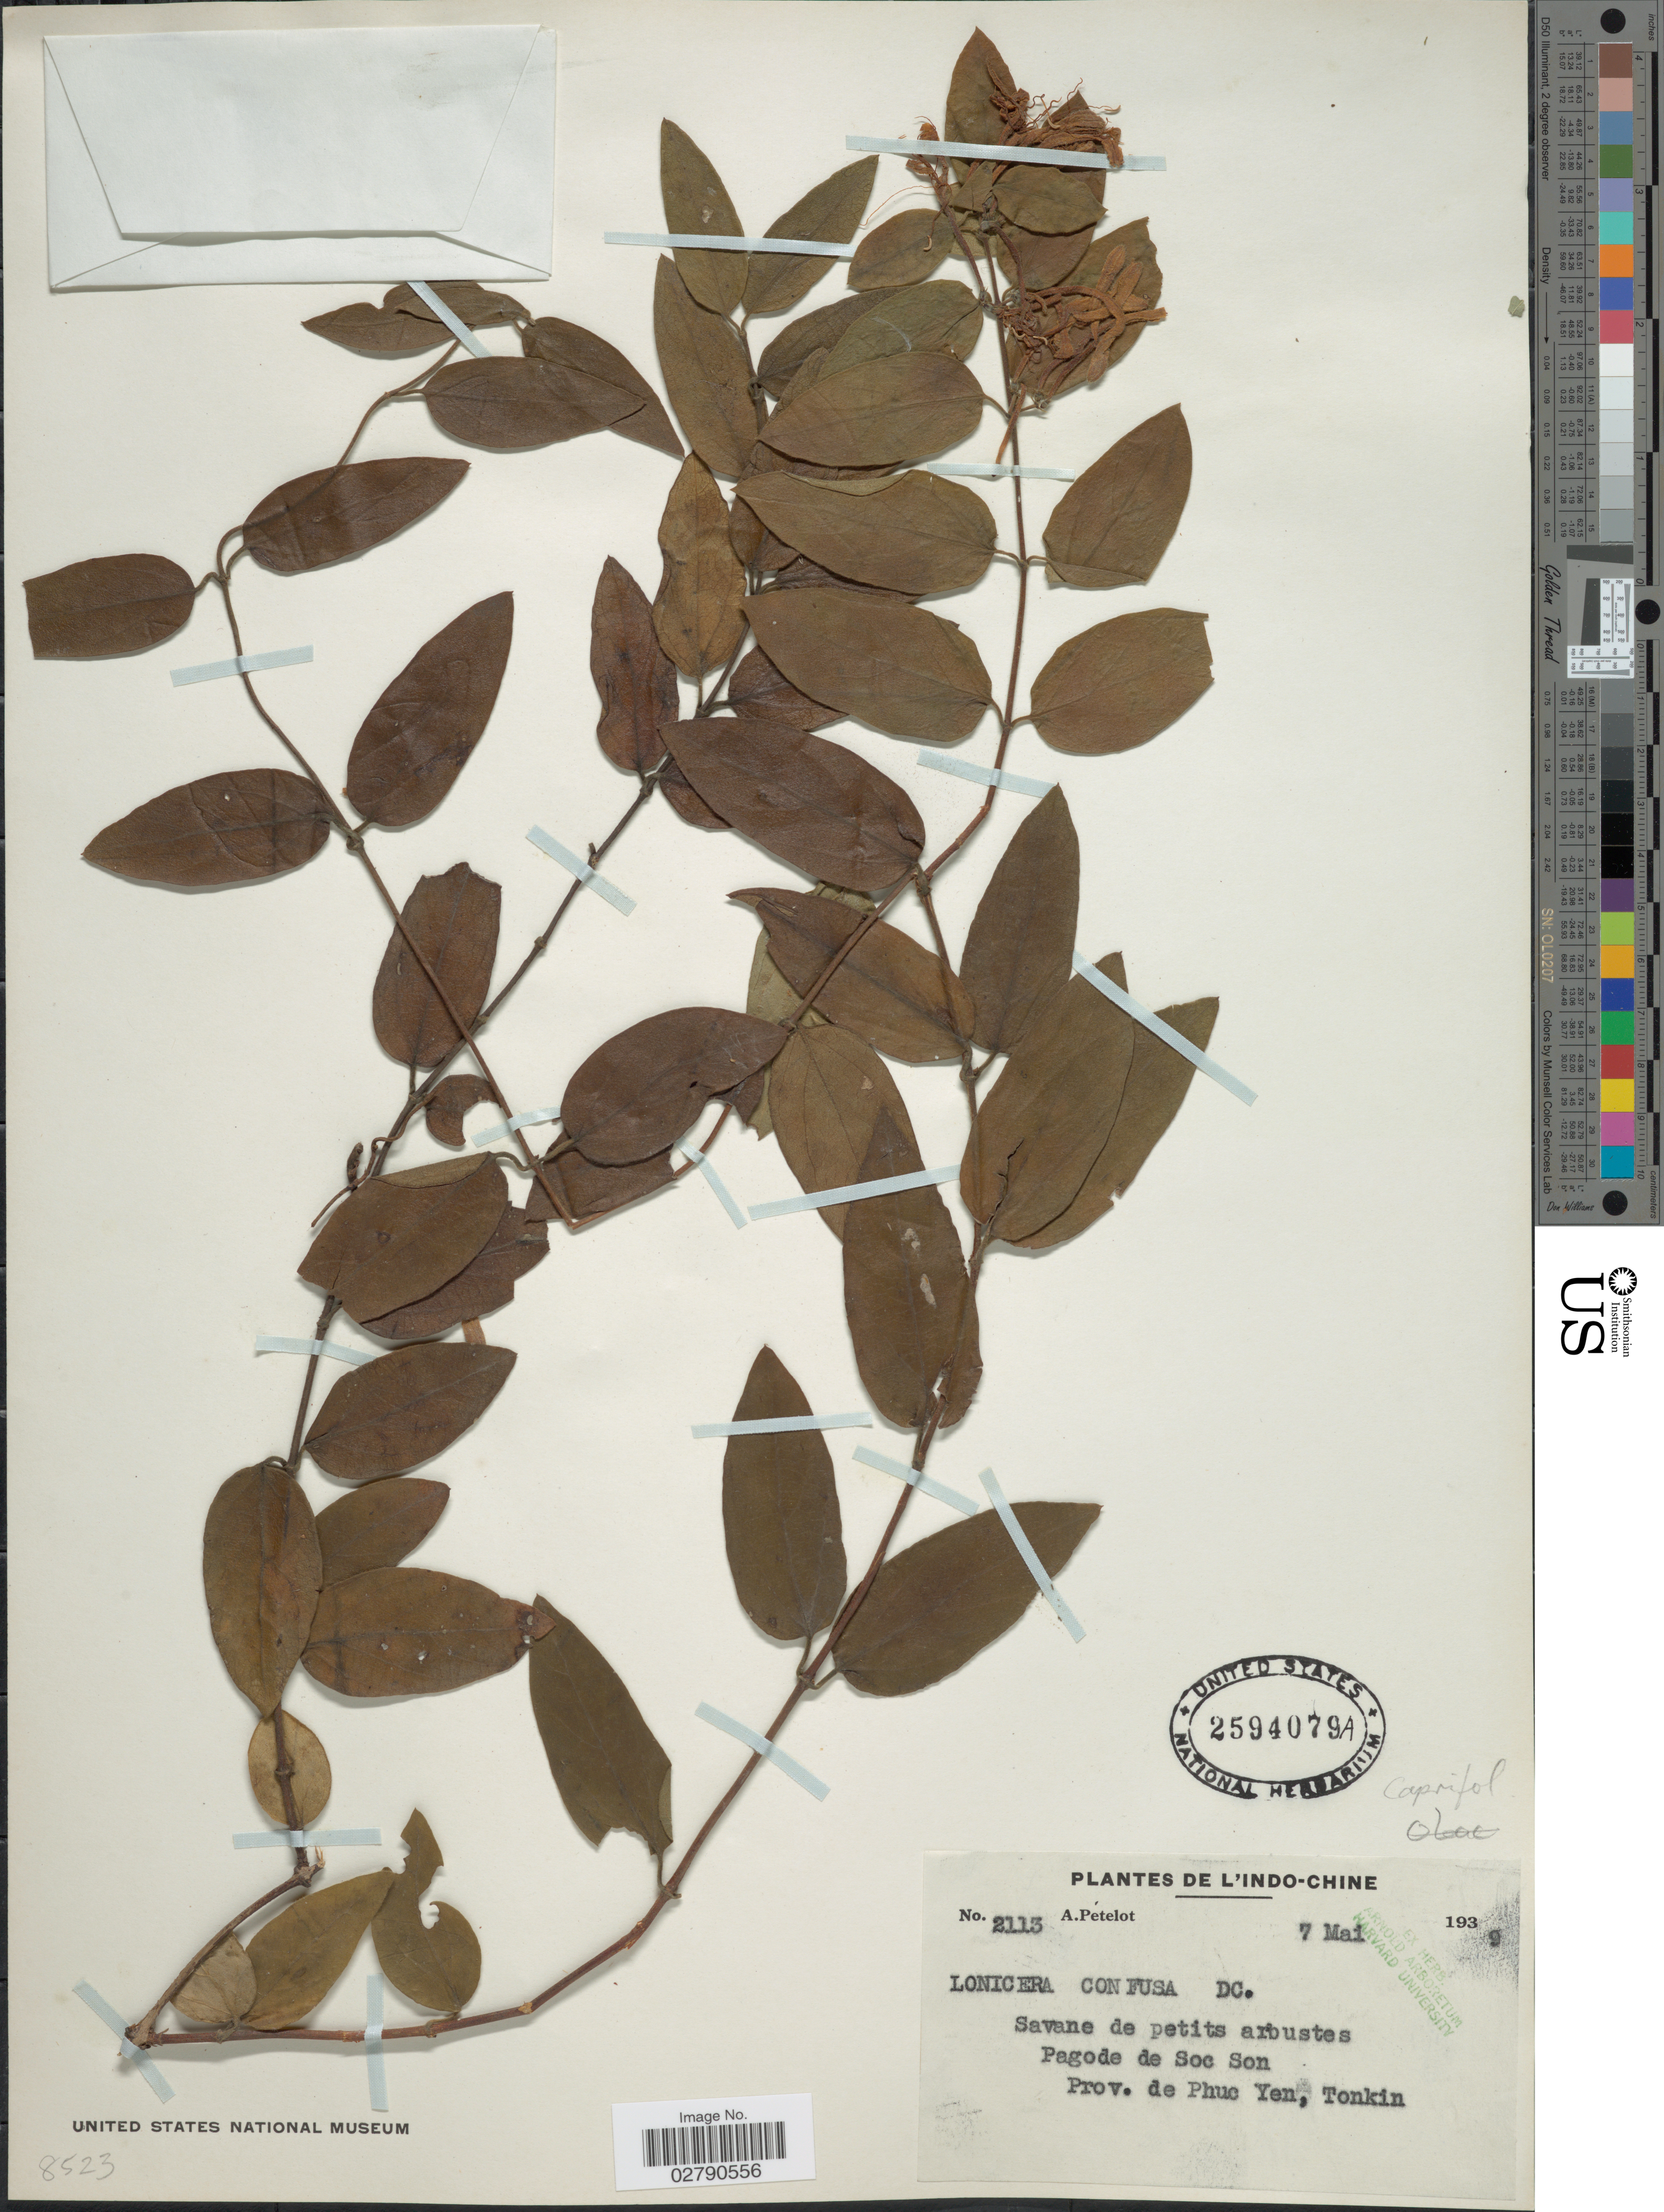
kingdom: Plantae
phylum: Tracheophyta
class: Magnoliopsida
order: Dipsacales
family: Caprifoliaceae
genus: Lonicera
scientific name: Lonicera confusa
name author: DC.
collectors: A. Petelot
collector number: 2113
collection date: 1939-05-07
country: Vietnam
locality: Indo-Chine. Pagode de Soc Son. Prov. de Phuc Yen, Tonkin.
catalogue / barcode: US 2594079A